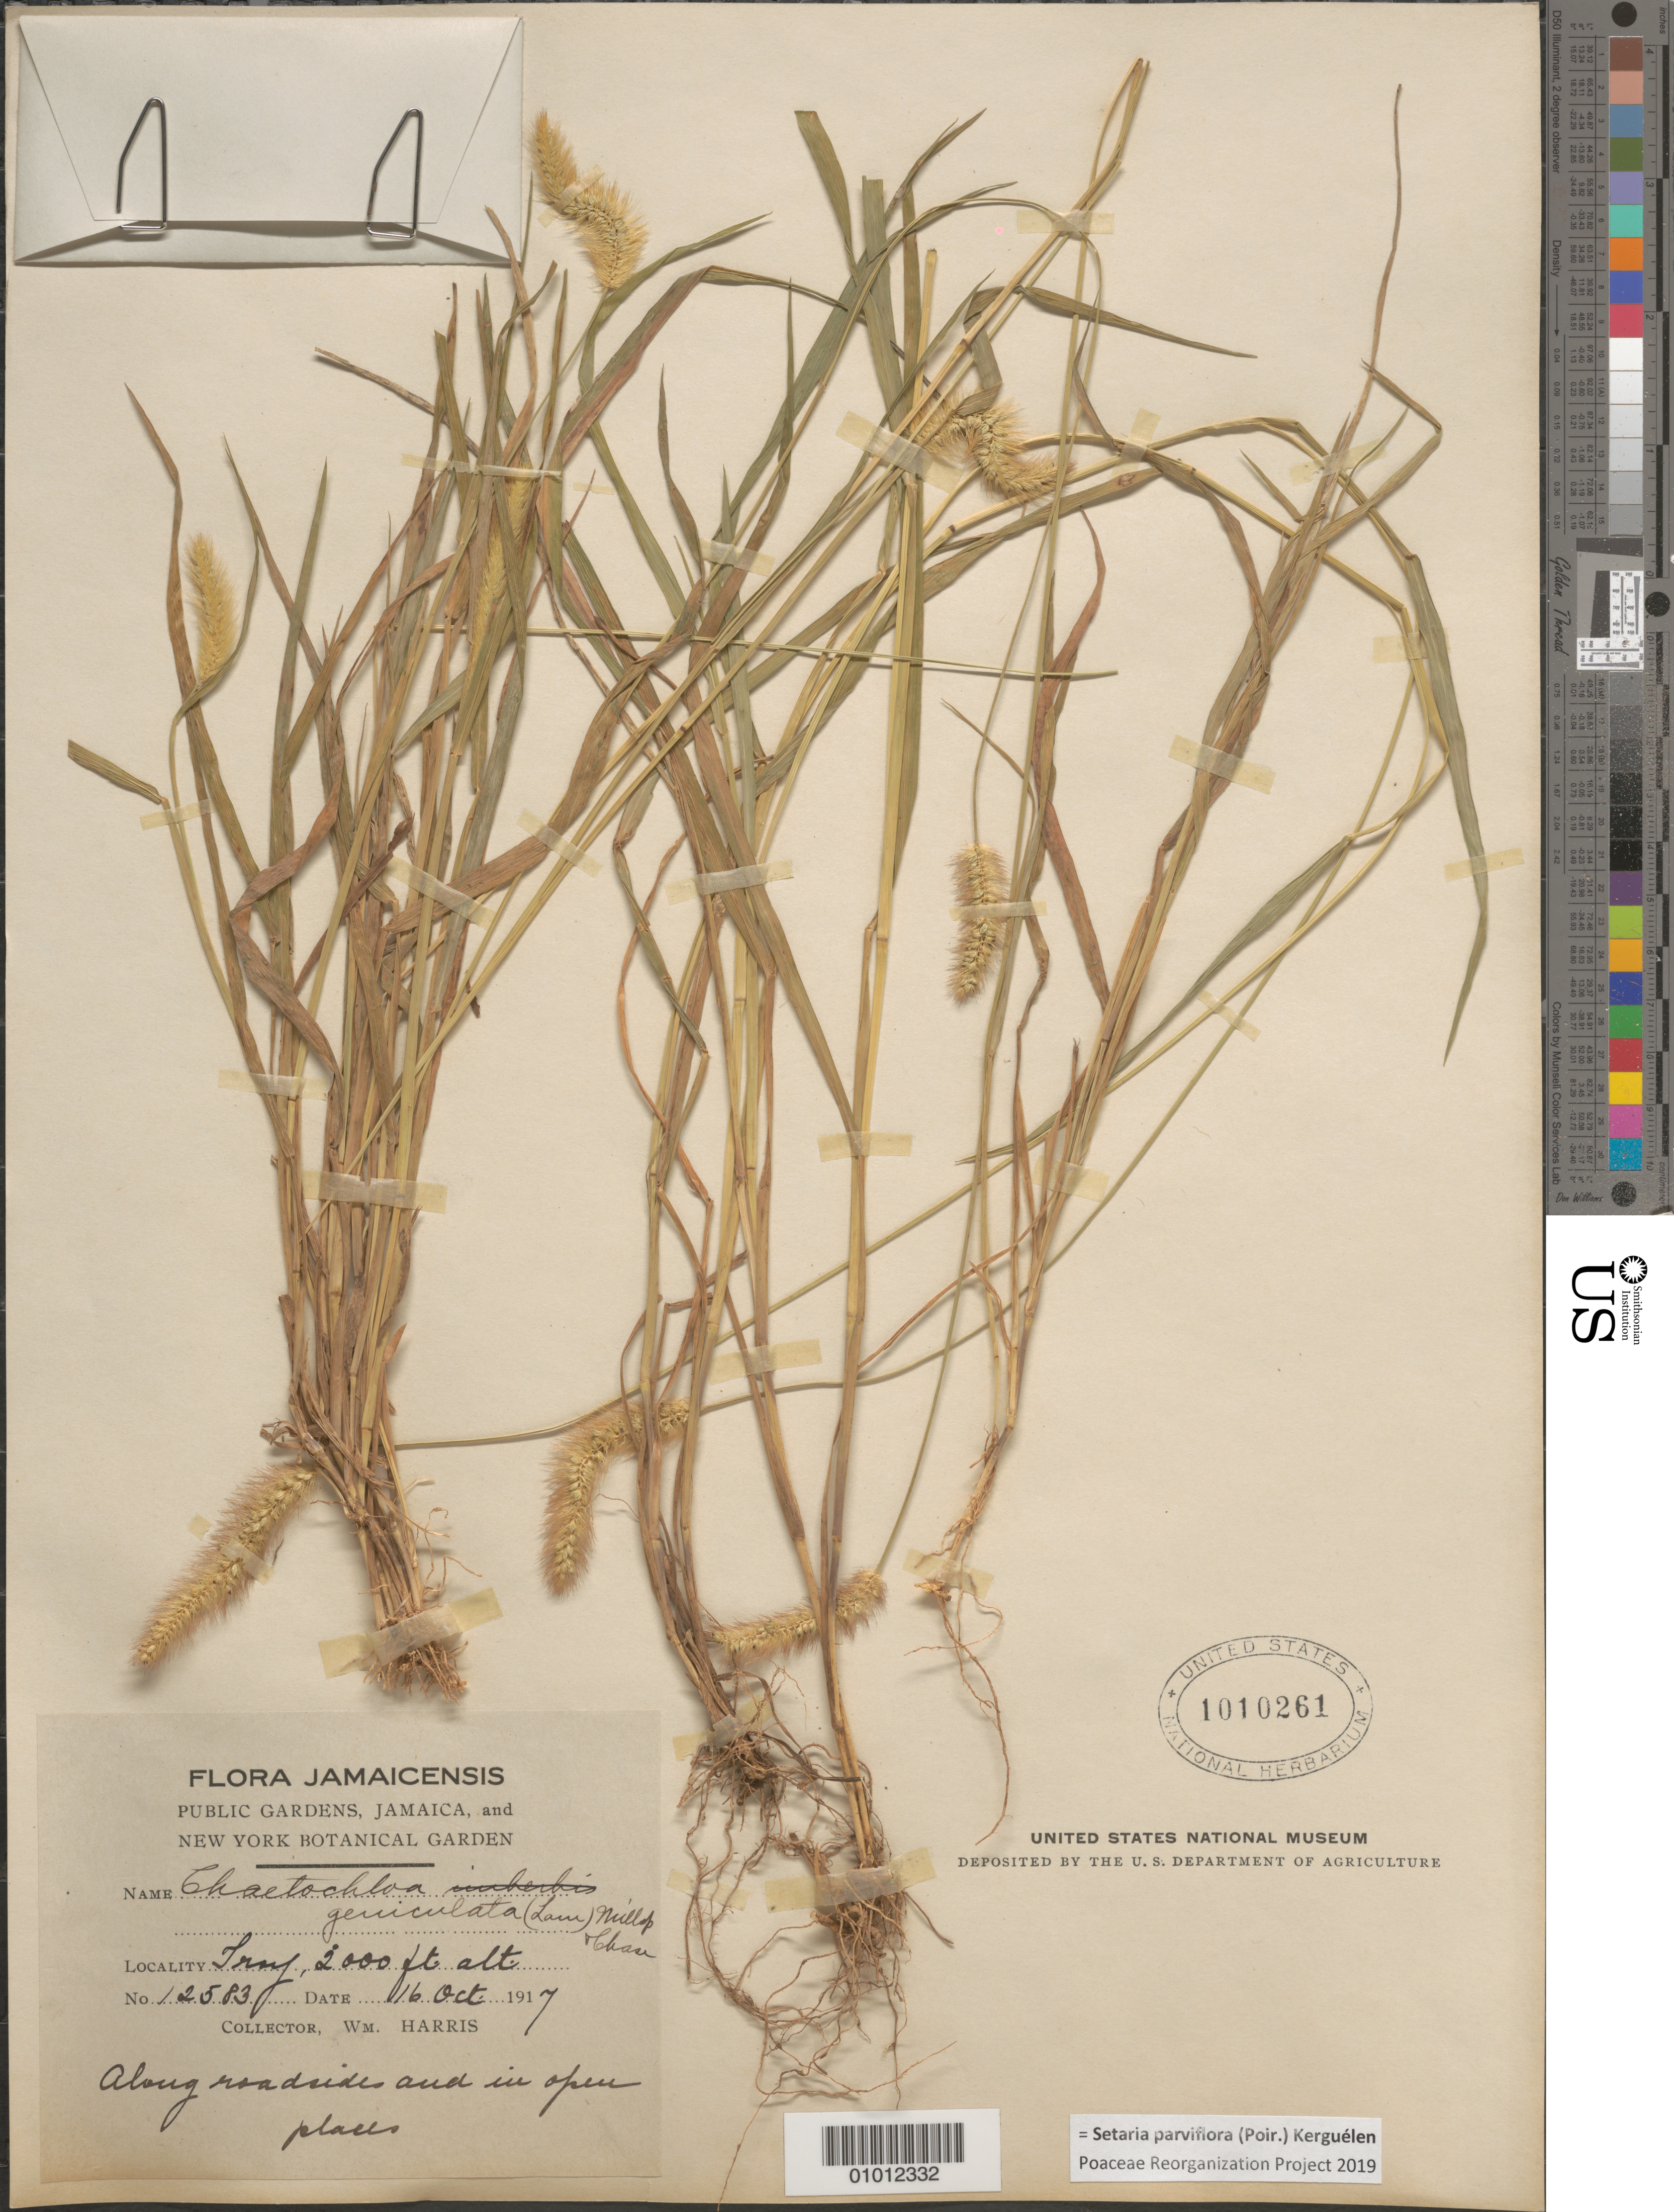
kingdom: Plantae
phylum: Tracheophyta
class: Liliopsida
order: Poales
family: Poaceae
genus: Setaria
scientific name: Setaria parviflora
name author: (Poir.) Kerguélen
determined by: Poaceae Reorganization Project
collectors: W. Harris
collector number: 12583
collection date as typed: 16 Oct 1917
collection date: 1917-10-16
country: Jamaica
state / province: Trelawny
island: Jamaica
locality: Troy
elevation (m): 610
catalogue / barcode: US 1010261